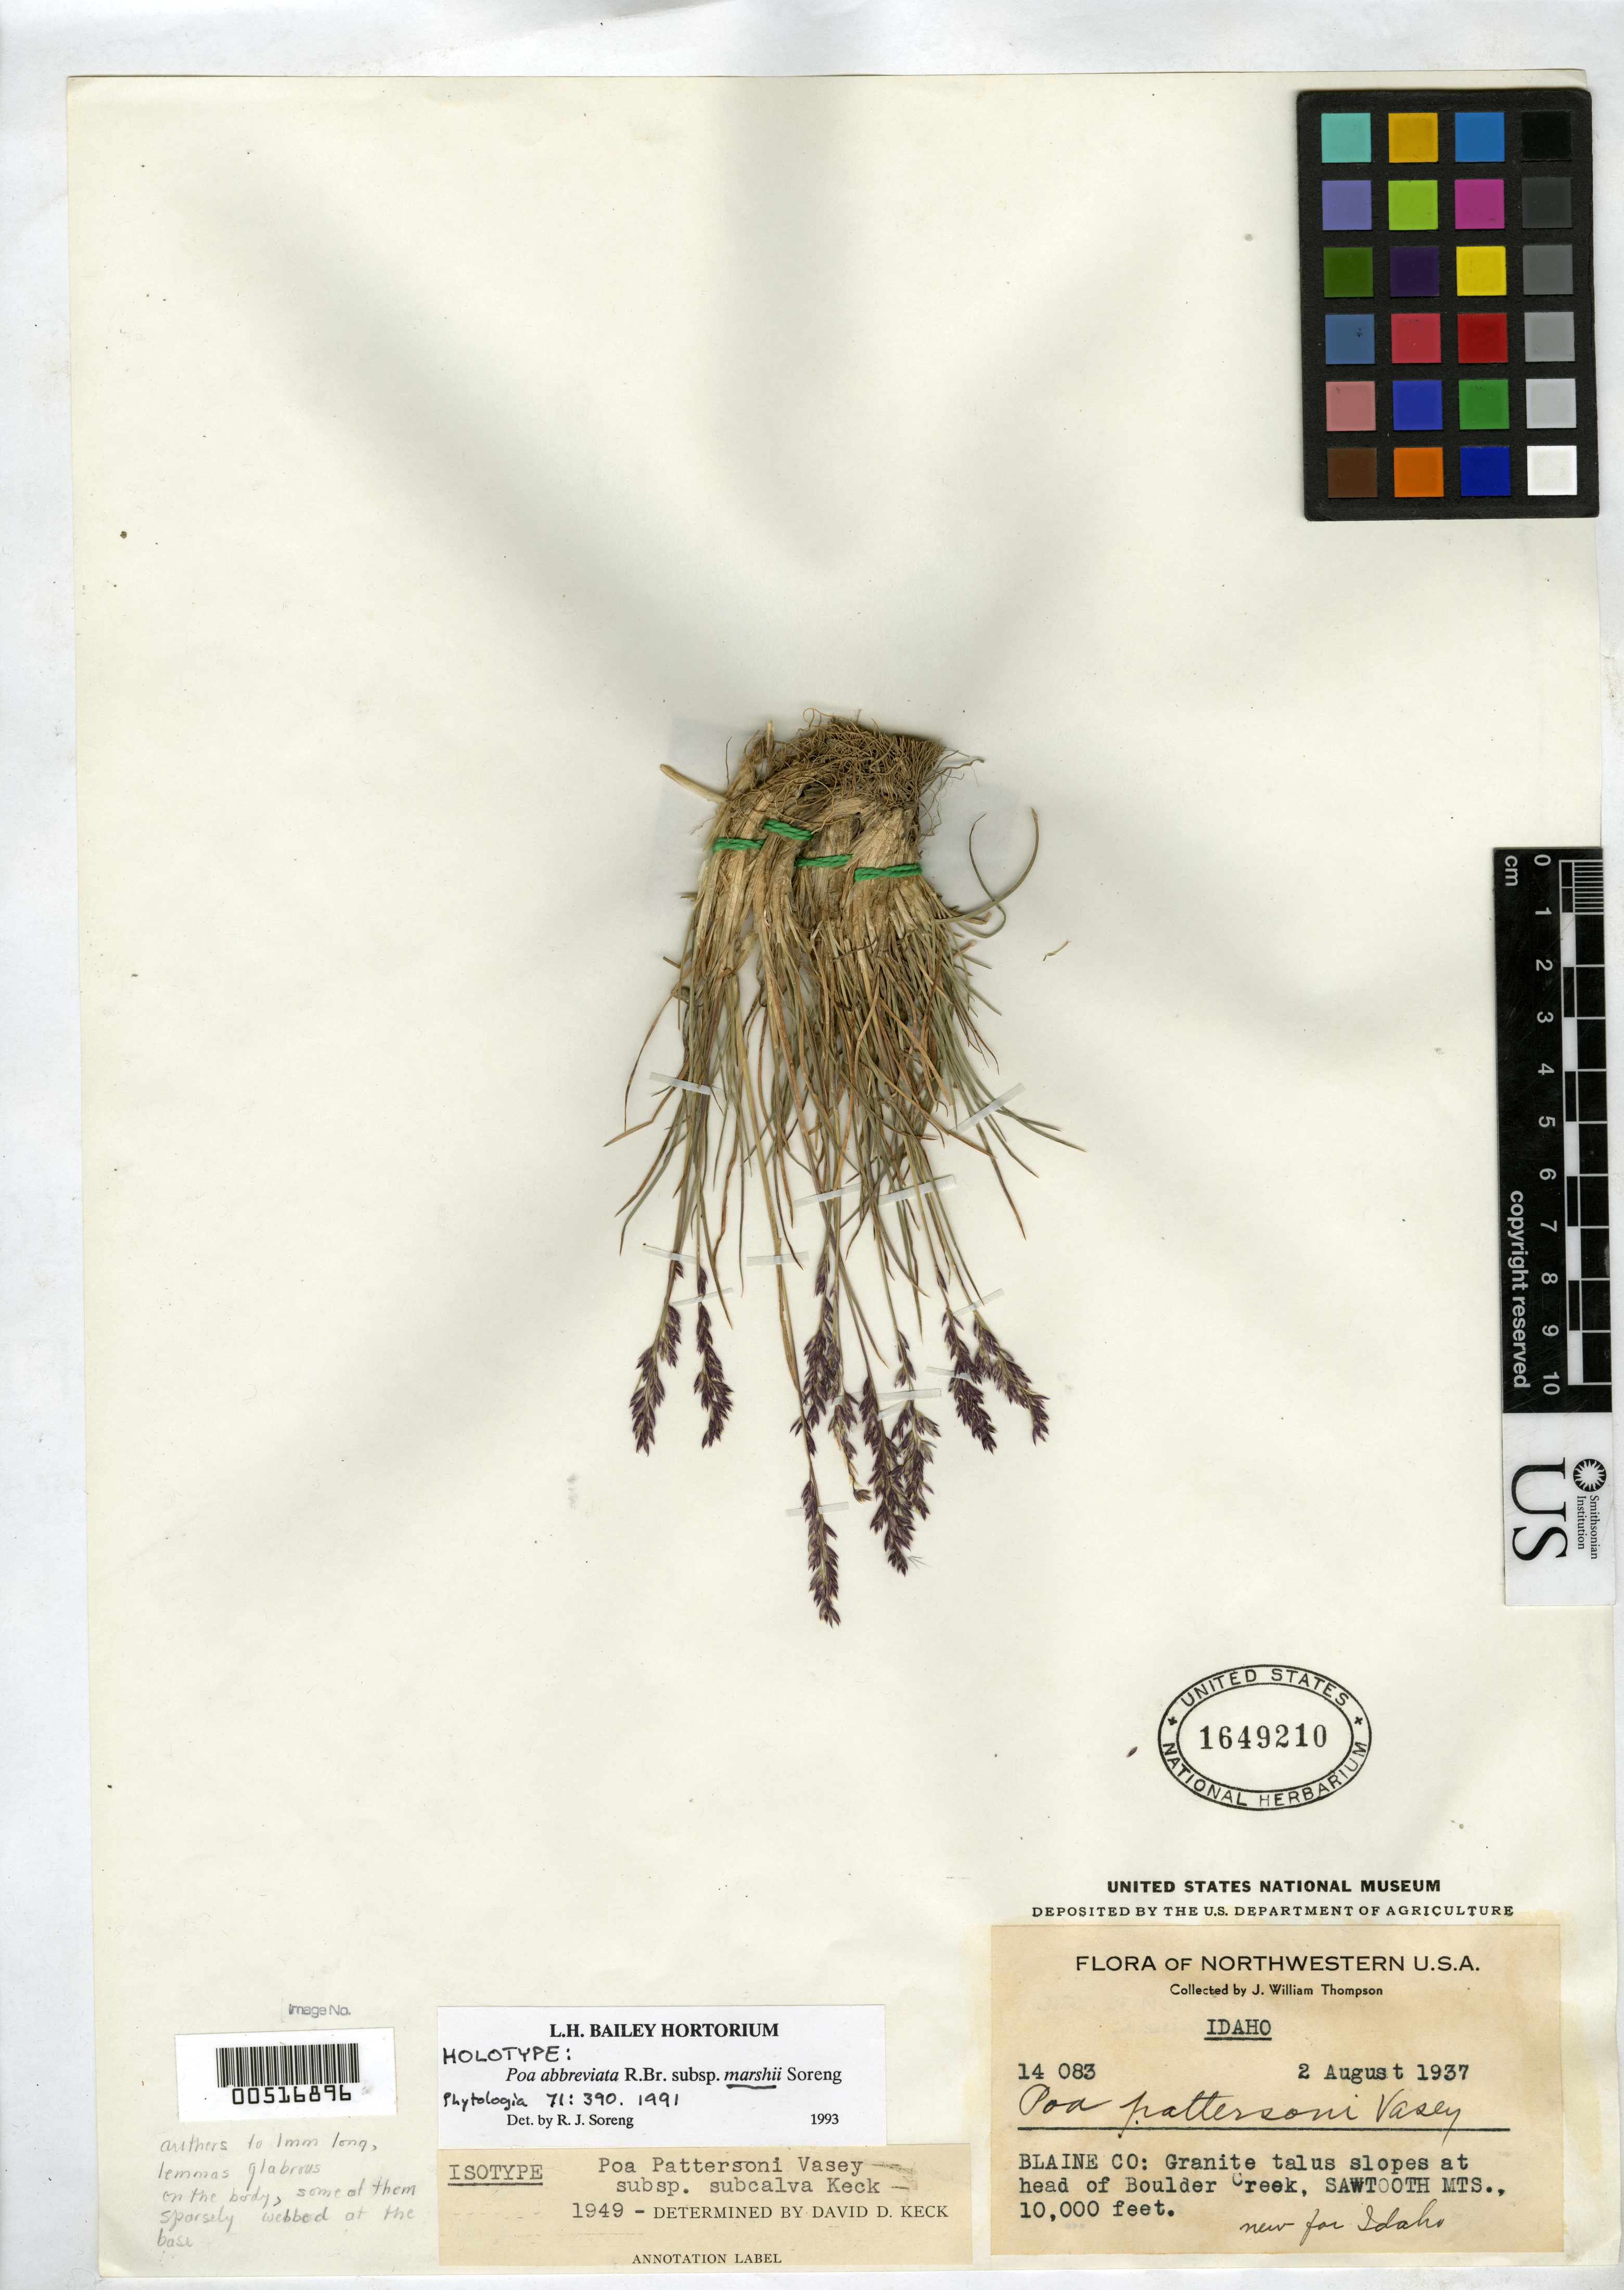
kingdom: Plantae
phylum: Tracheophyta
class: Liliopsida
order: Poales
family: Poaceae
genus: Poa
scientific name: Poa abbreviata subsp. marshii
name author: Soreng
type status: Holotype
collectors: J. W. Thompson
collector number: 14083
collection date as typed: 02 Aug 1937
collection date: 1937-08-02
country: United States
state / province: Idaho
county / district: Blaine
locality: Sawtooth Mountains, slopes at head of Boulder Creek.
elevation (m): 3048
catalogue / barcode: US 1649210